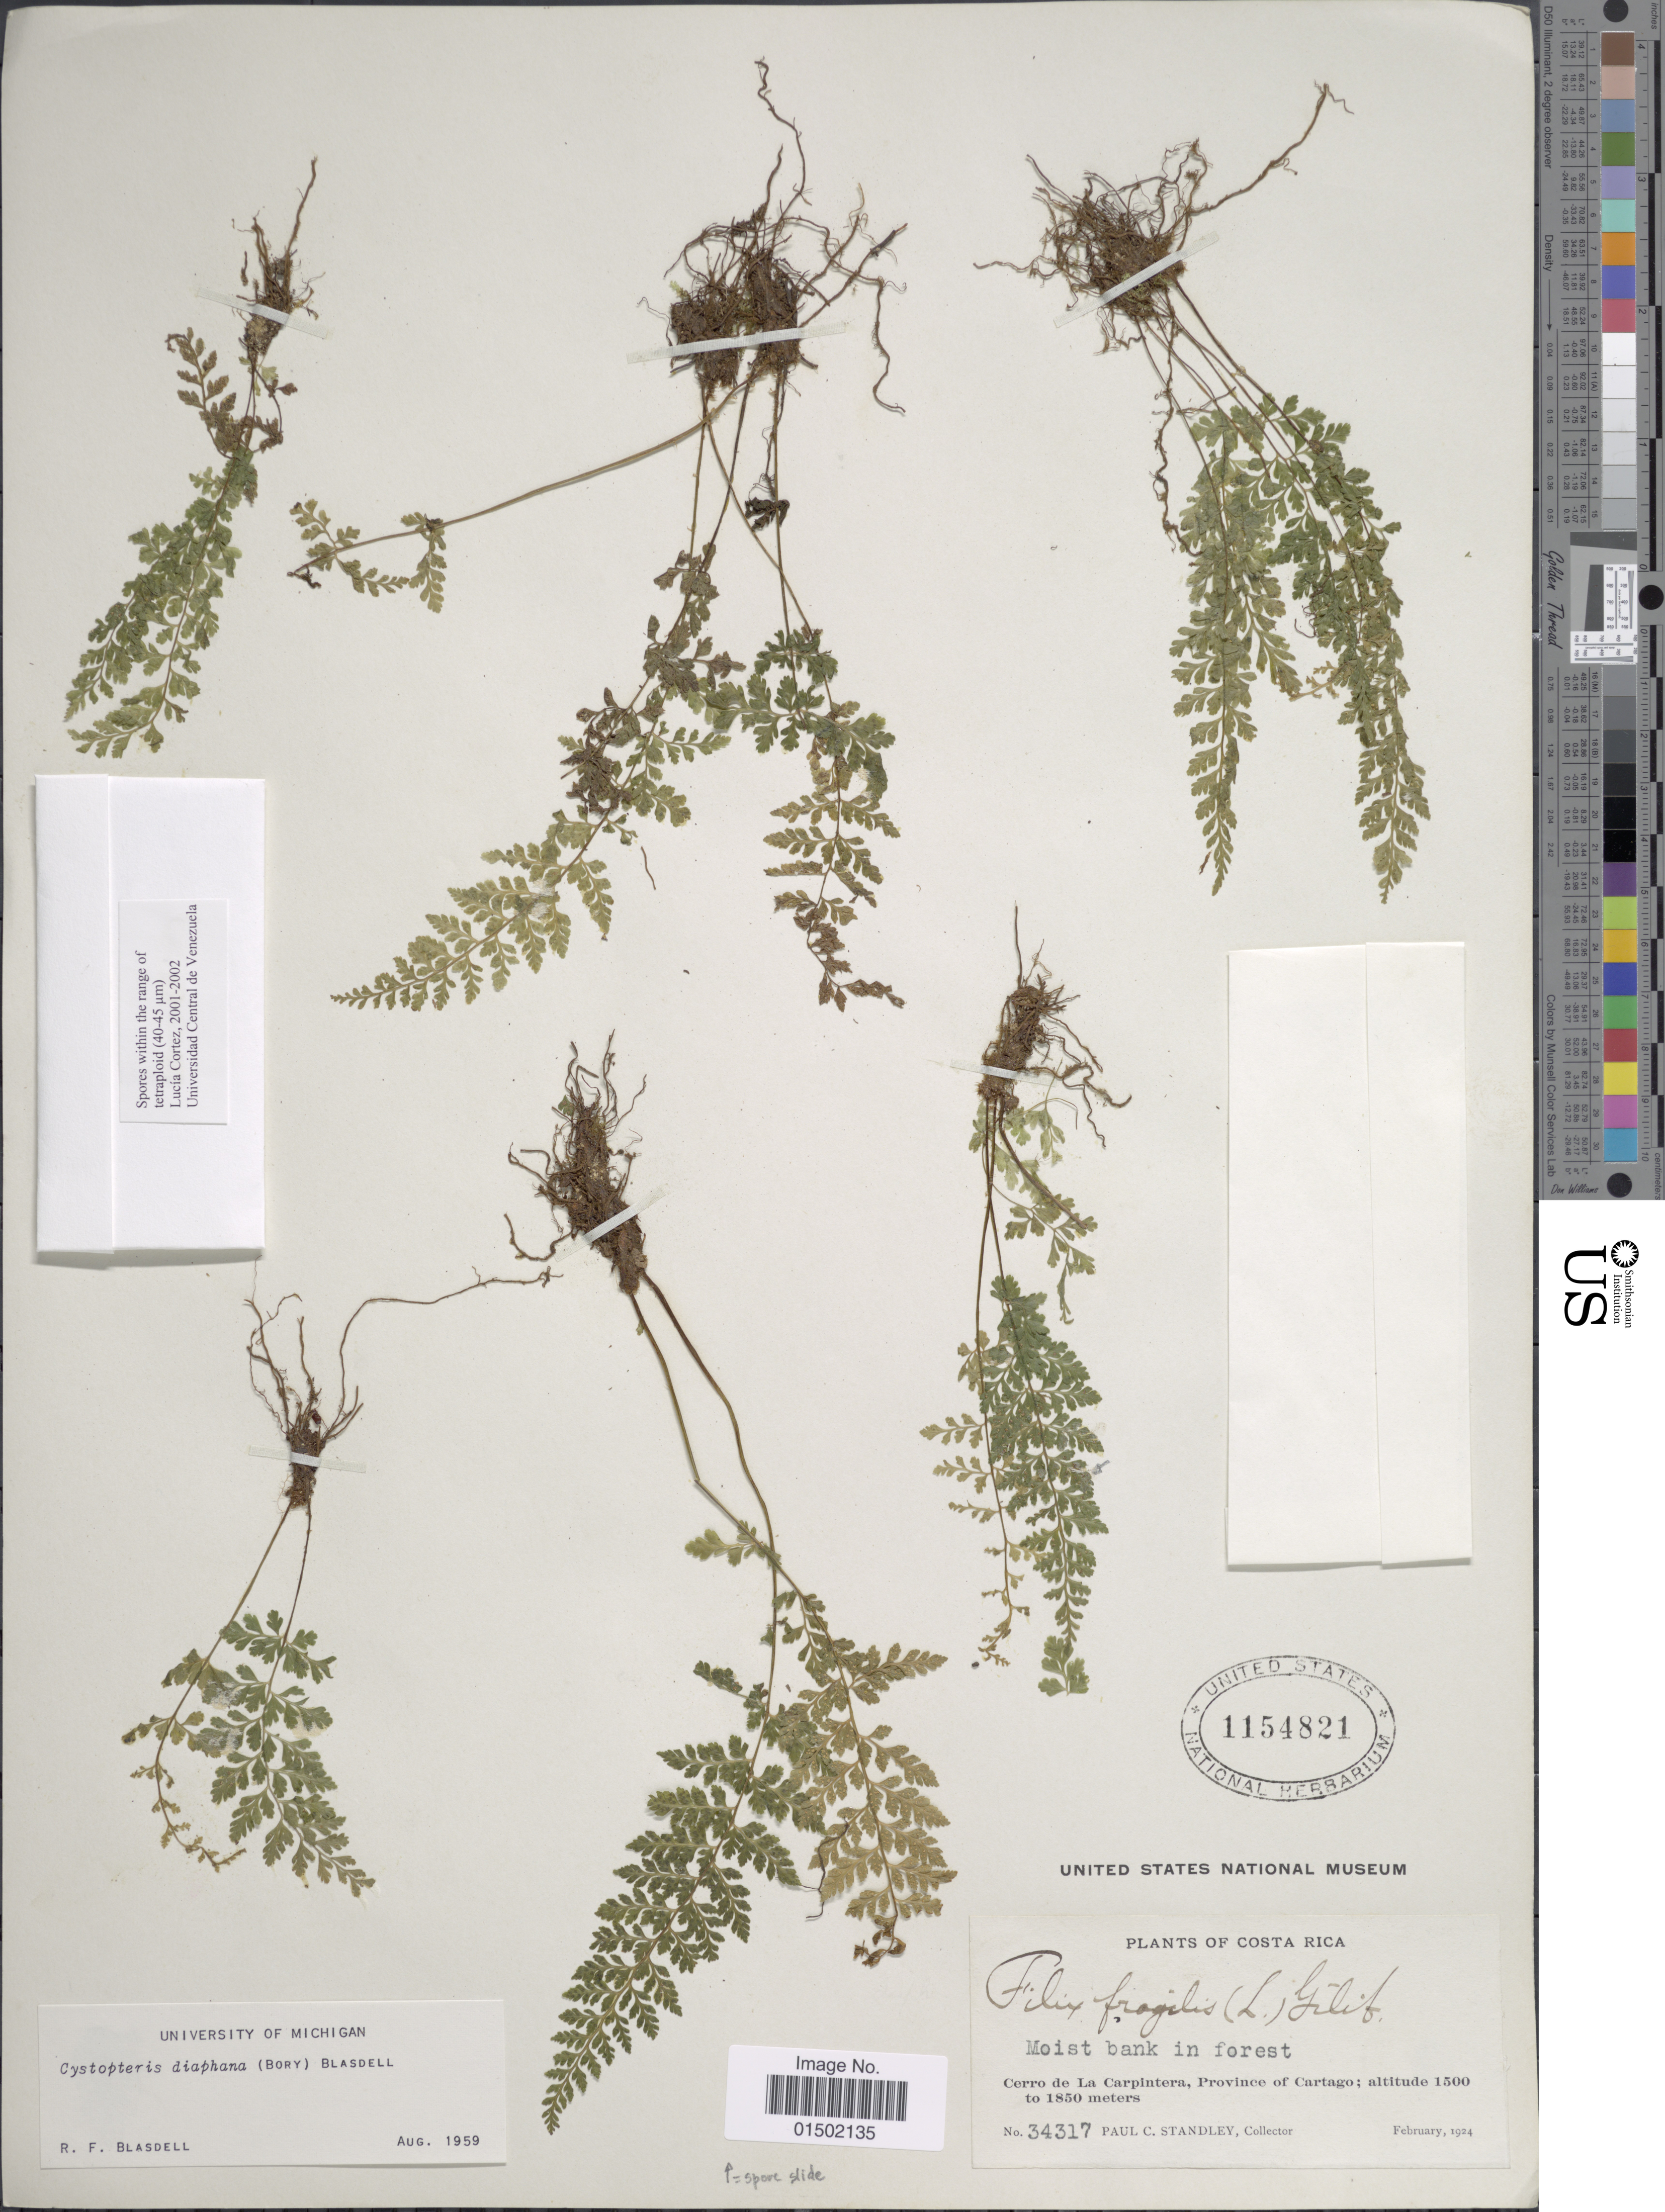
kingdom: Plantae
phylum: Tracheophyta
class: Polypodiopsida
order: Polypodiales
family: Cystopteridaceae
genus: Cystopteris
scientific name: Cystopteris diaphana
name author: (Bory) Blasdell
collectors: P. C. Standley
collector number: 34317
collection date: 1924-02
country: Costa Rica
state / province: Cartago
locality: Cerro de La Carpintera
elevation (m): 1500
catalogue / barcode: US 1154821